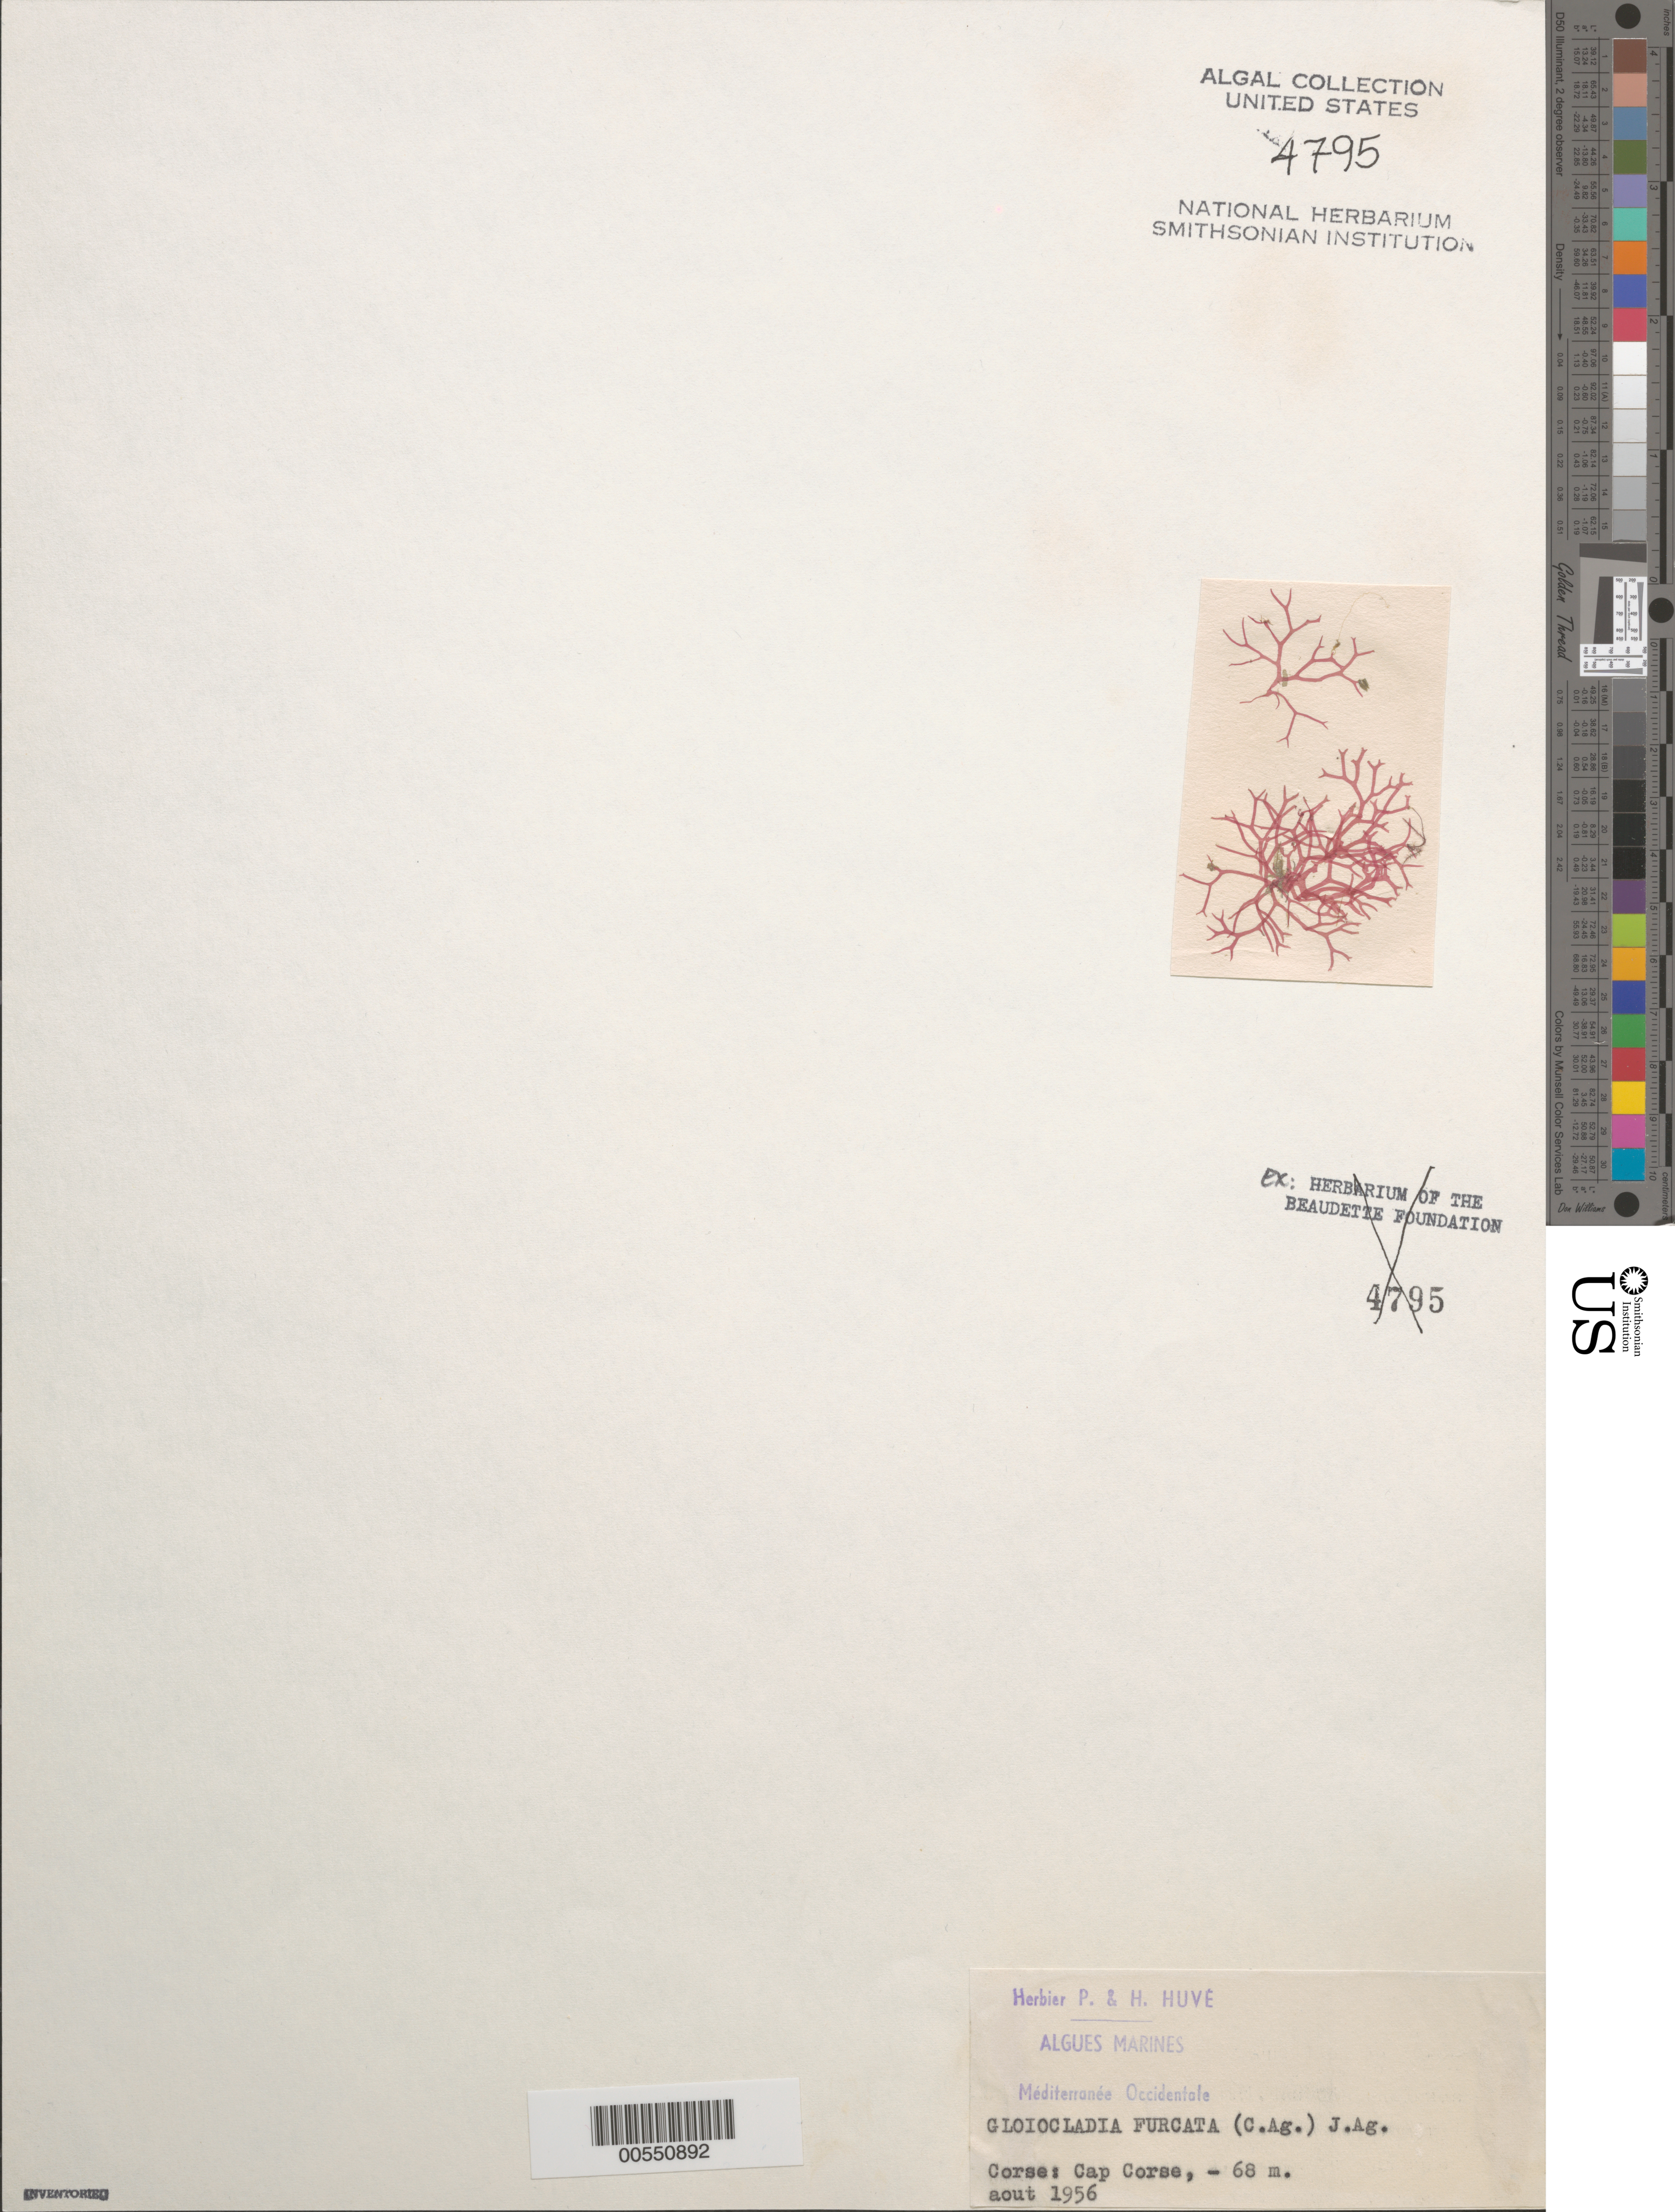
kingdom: Plantae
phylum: Rhodophyta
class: Florideophyceae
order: Rhodymeniales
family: Faucheaceae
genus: Gloiocladia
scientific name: Gloiocladia furcata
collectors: P. Huve & H. Huve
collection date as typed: Aug 1956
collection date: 1956-08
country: France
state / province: Corsica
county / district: Haute-Corse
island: Corse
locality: Cap Corse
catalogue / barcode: US 4795